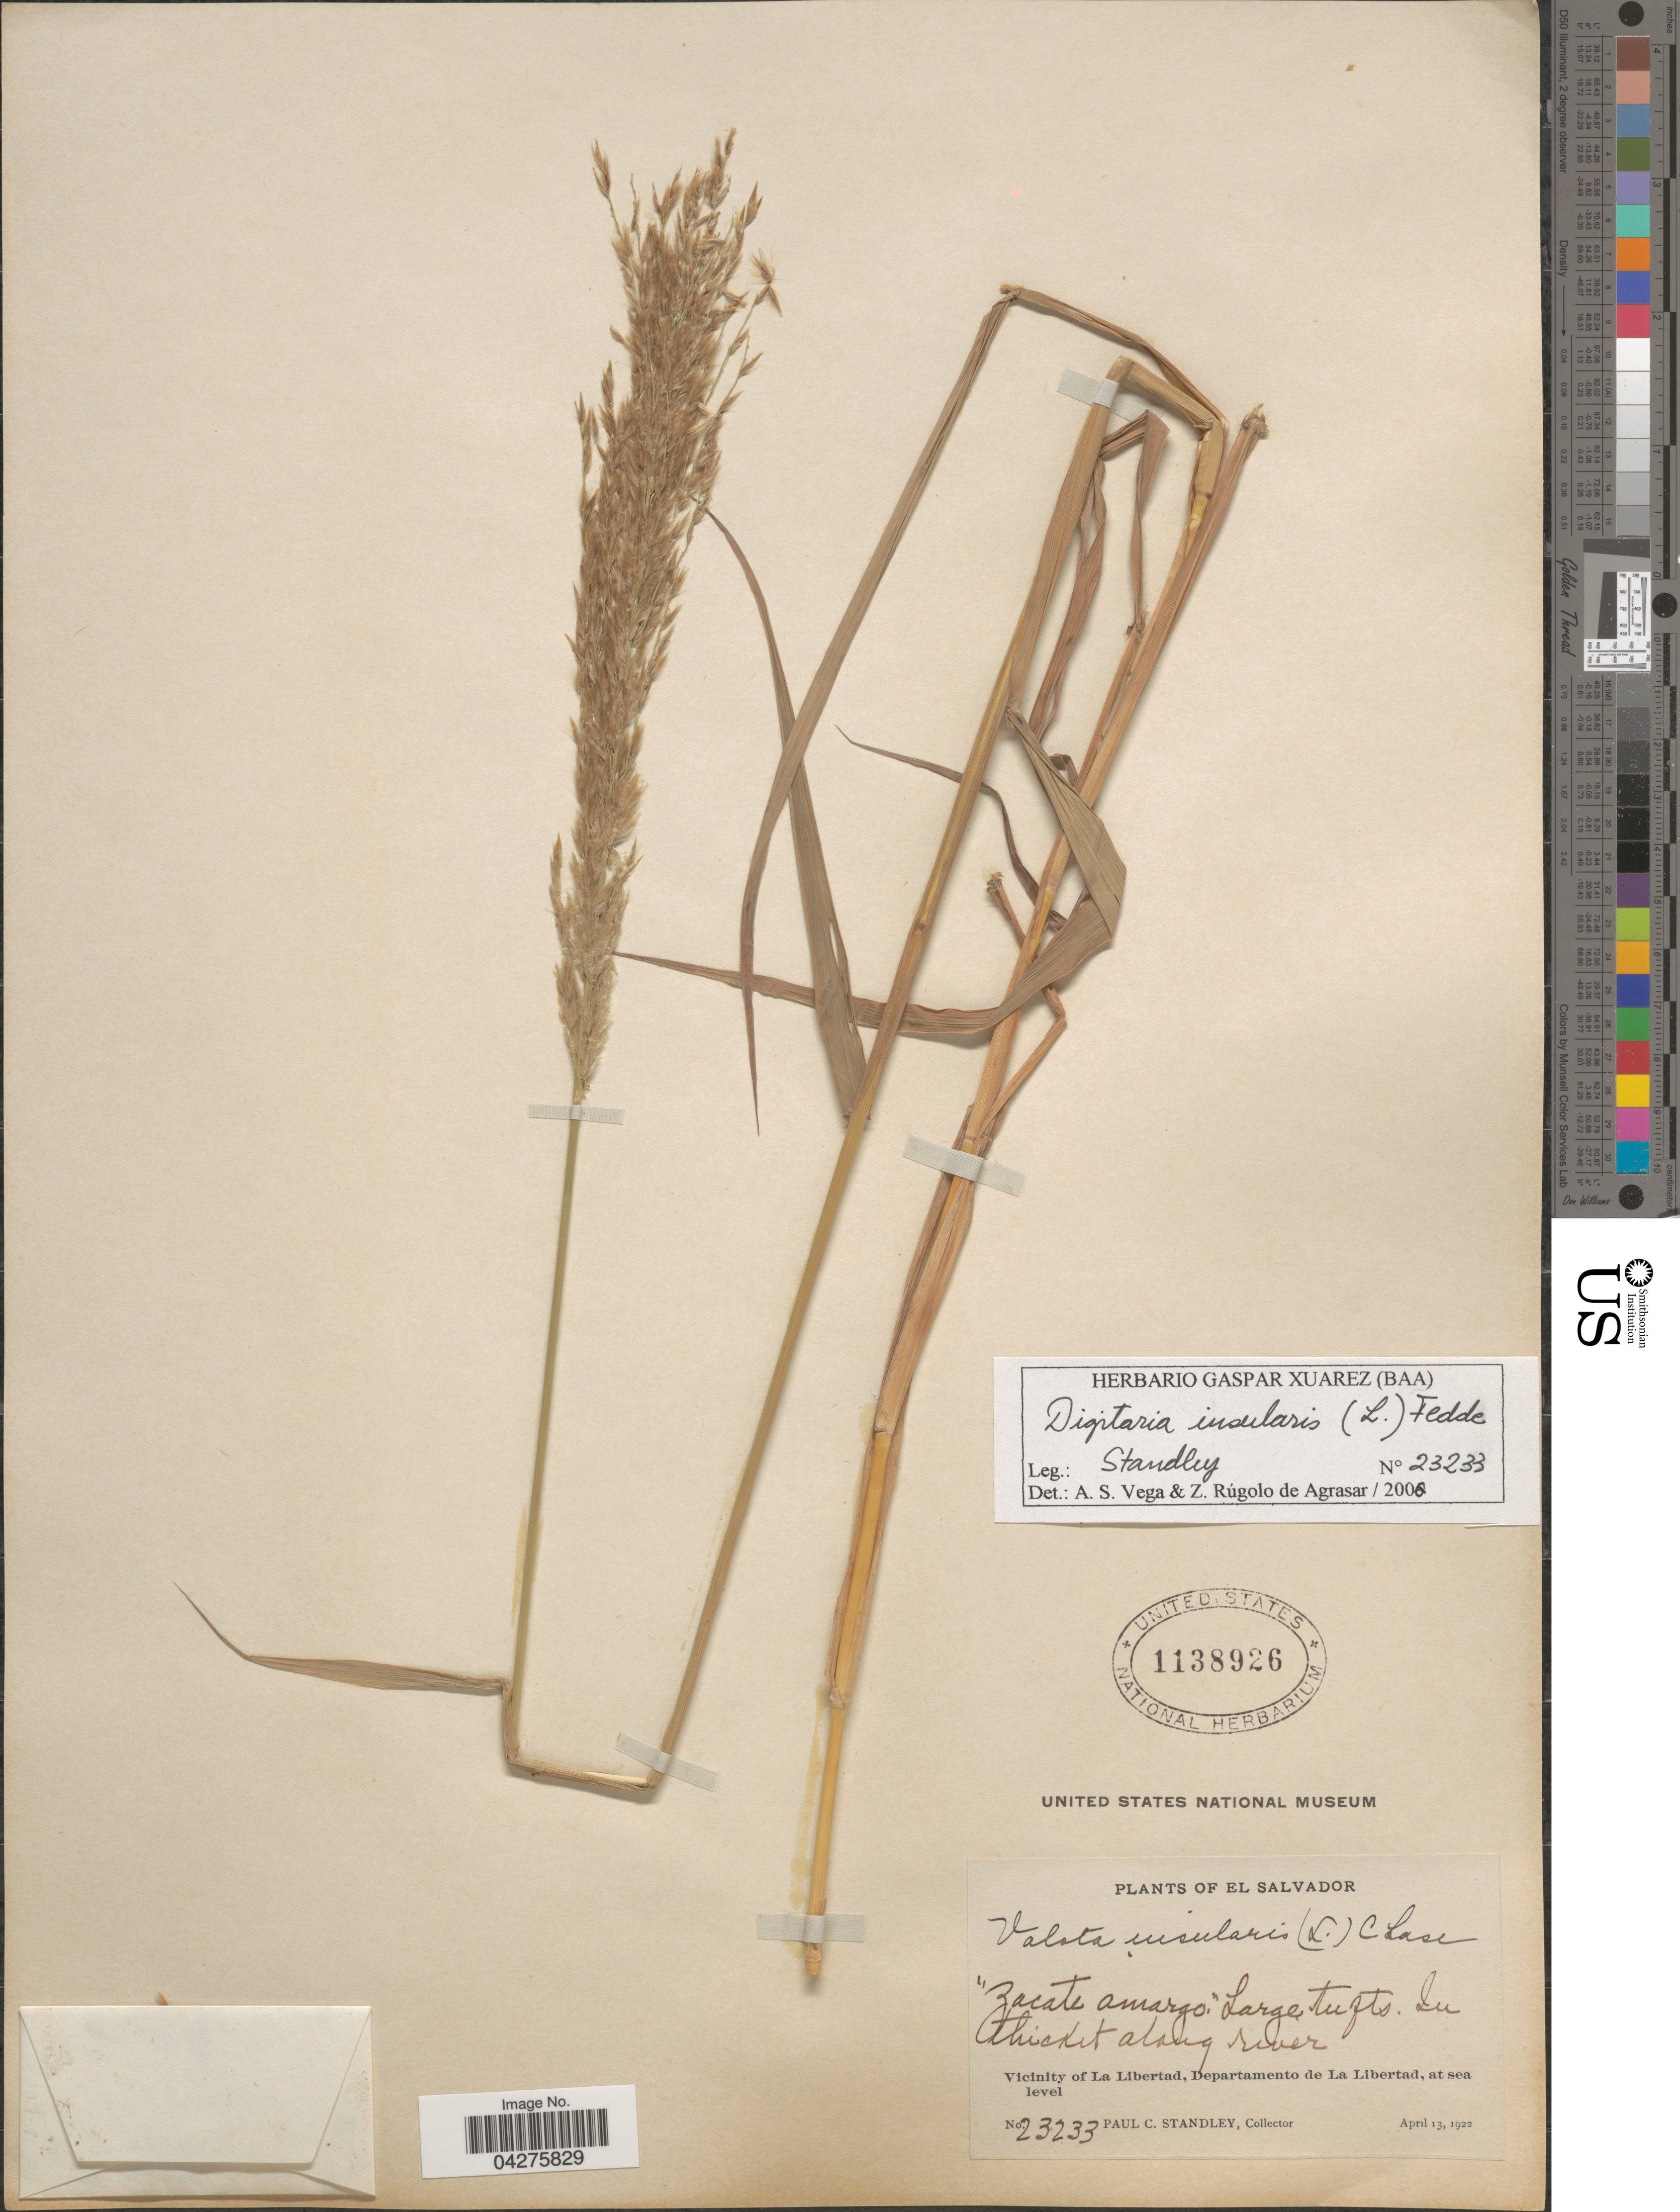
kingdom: Plantae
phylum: Tracheophyta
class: Liliopsida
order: Poales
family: Poaceae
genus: Digitaria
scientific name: Digitaria insularis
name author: (L.) Fedde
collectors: P. C. Standley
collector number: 23233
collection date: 1922-04-13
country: El Salvador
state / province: La Libertad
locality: Thicket along river. Vicinity of La Libertad, Departamento de La Libertad.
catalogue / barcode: US 1138926